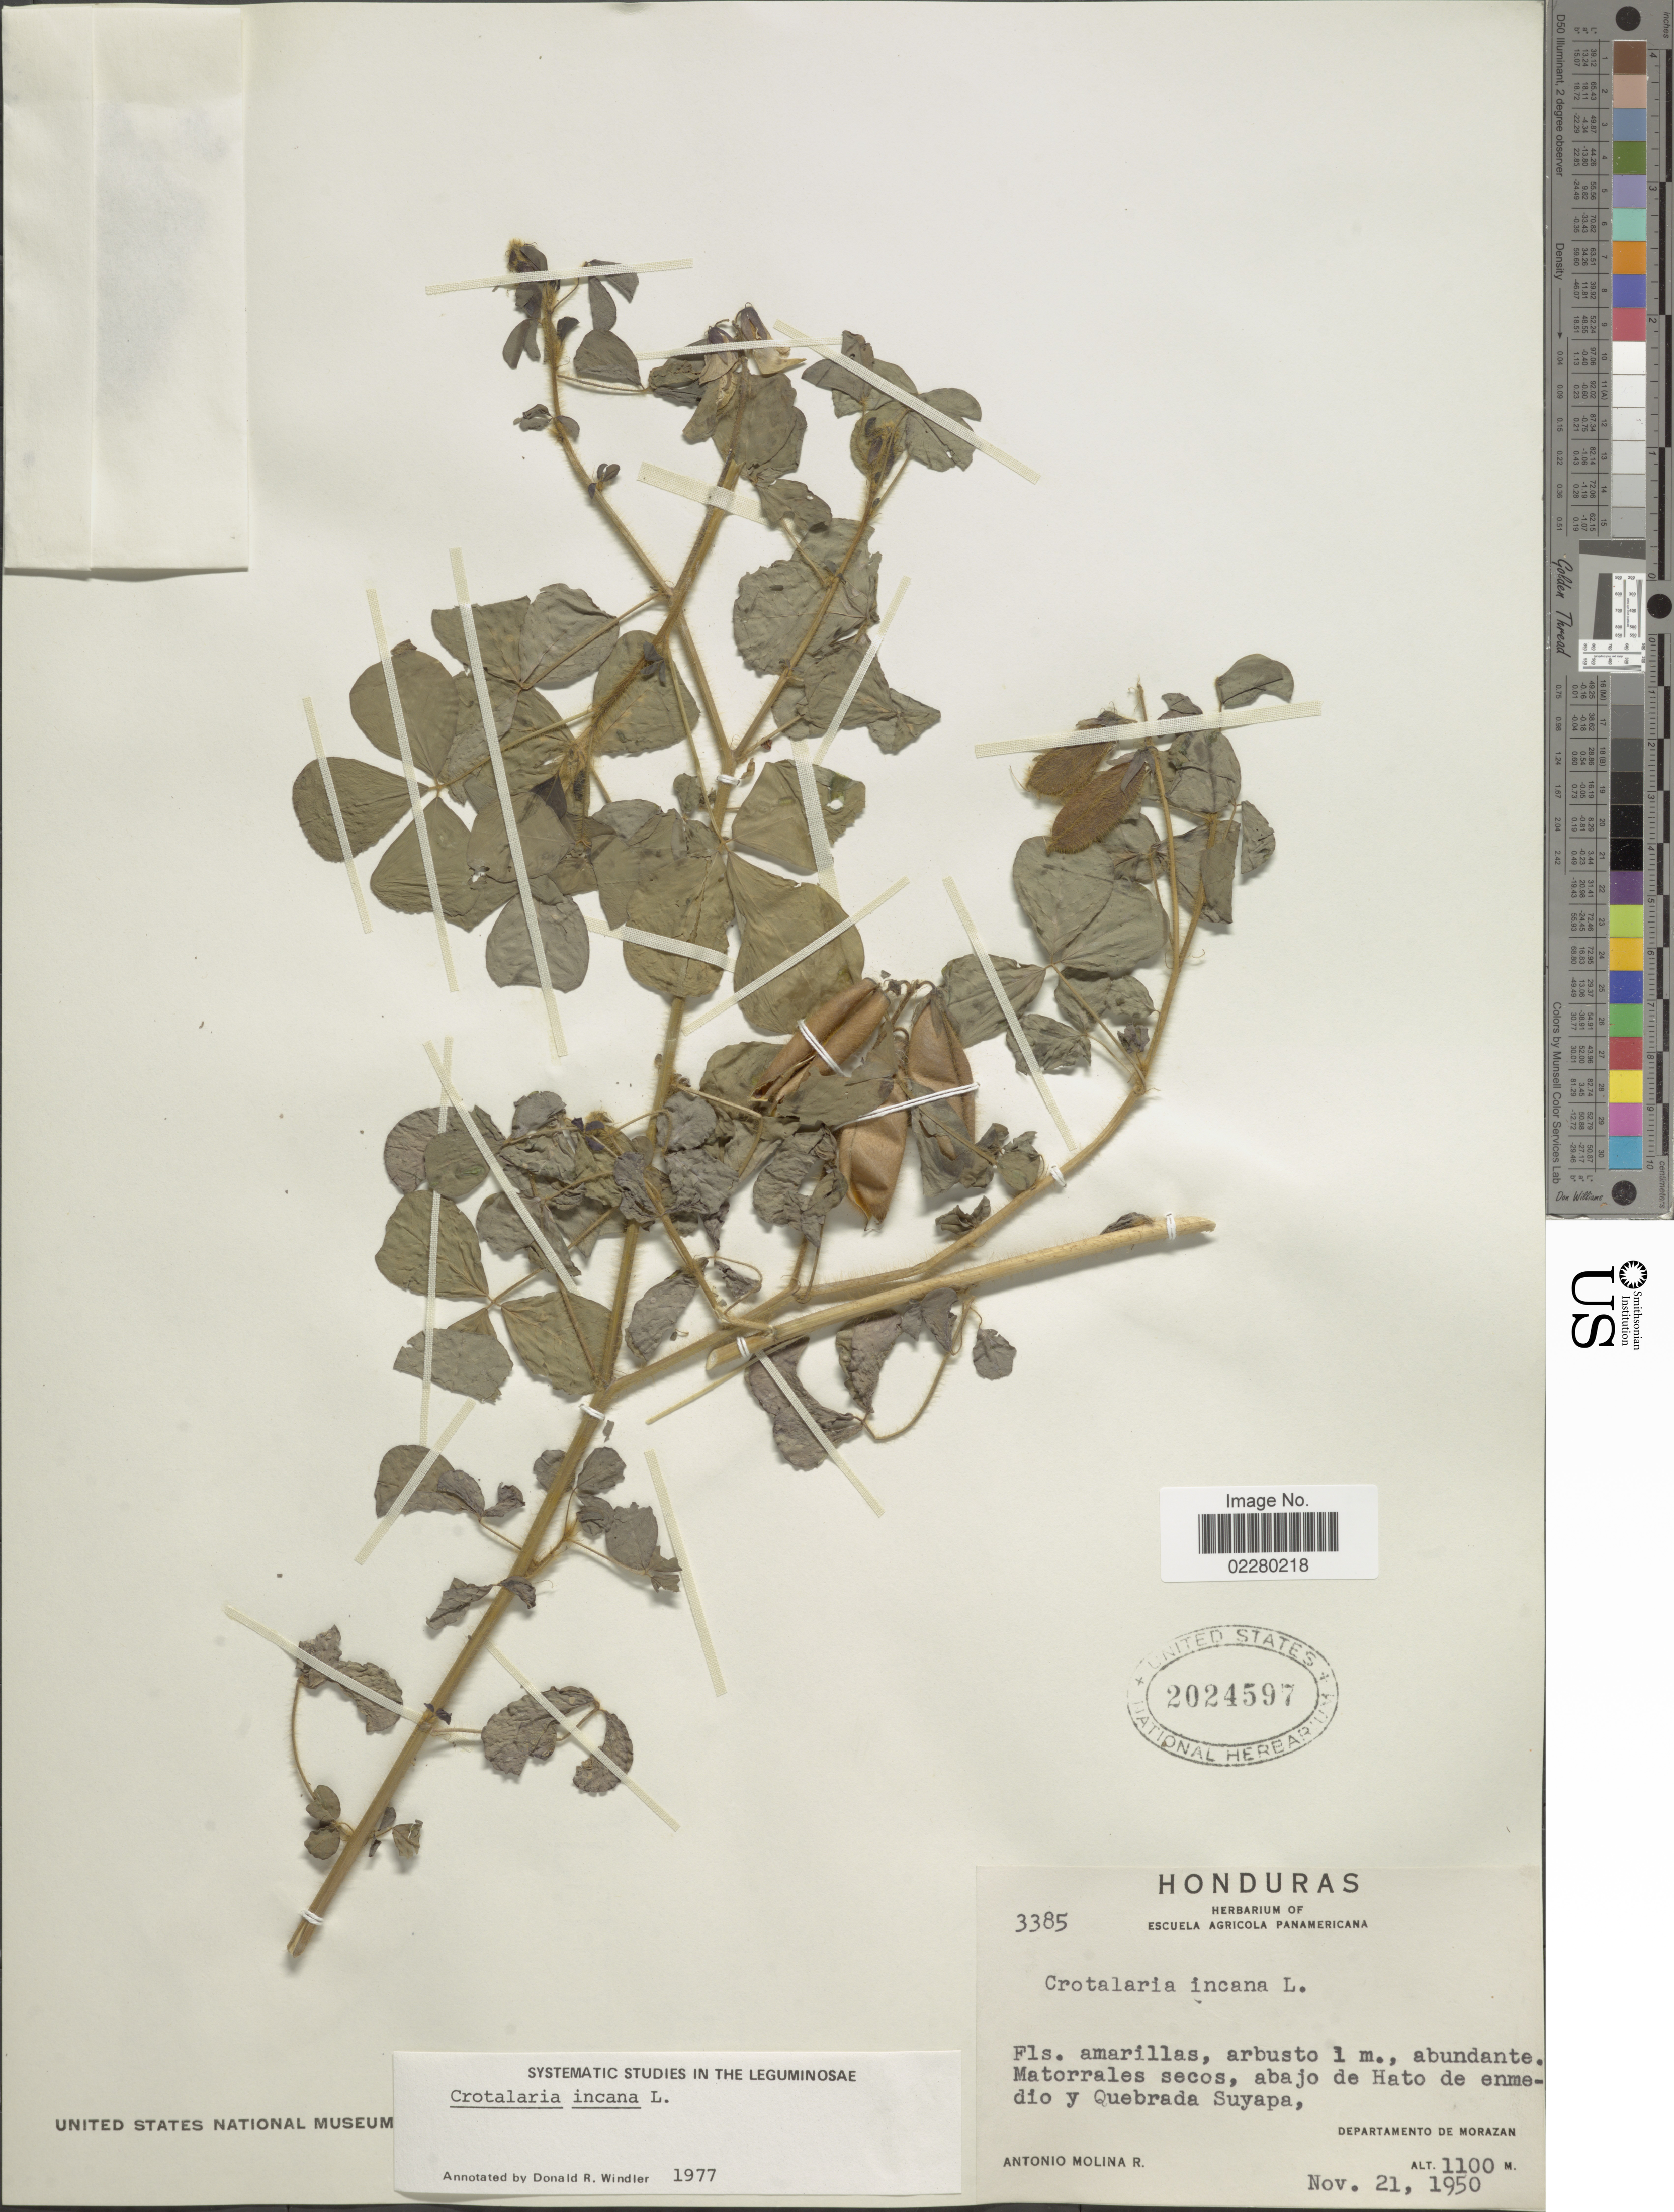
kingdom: Plantae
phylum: Tracheophyta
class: Magnoliopsida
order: Fabales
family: Fabaceae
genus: Crotalaria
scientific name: Crotalaria incana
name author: L.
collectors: A. Molina R.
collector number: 3385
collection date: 1950-11-21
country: Honduras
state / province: Fco. Morazán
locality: Matorrales secos, abajo de Hato de enmedio y Quebrada Suyapa, Departamento de Morazan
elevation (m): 1100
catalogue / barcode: US 2024597